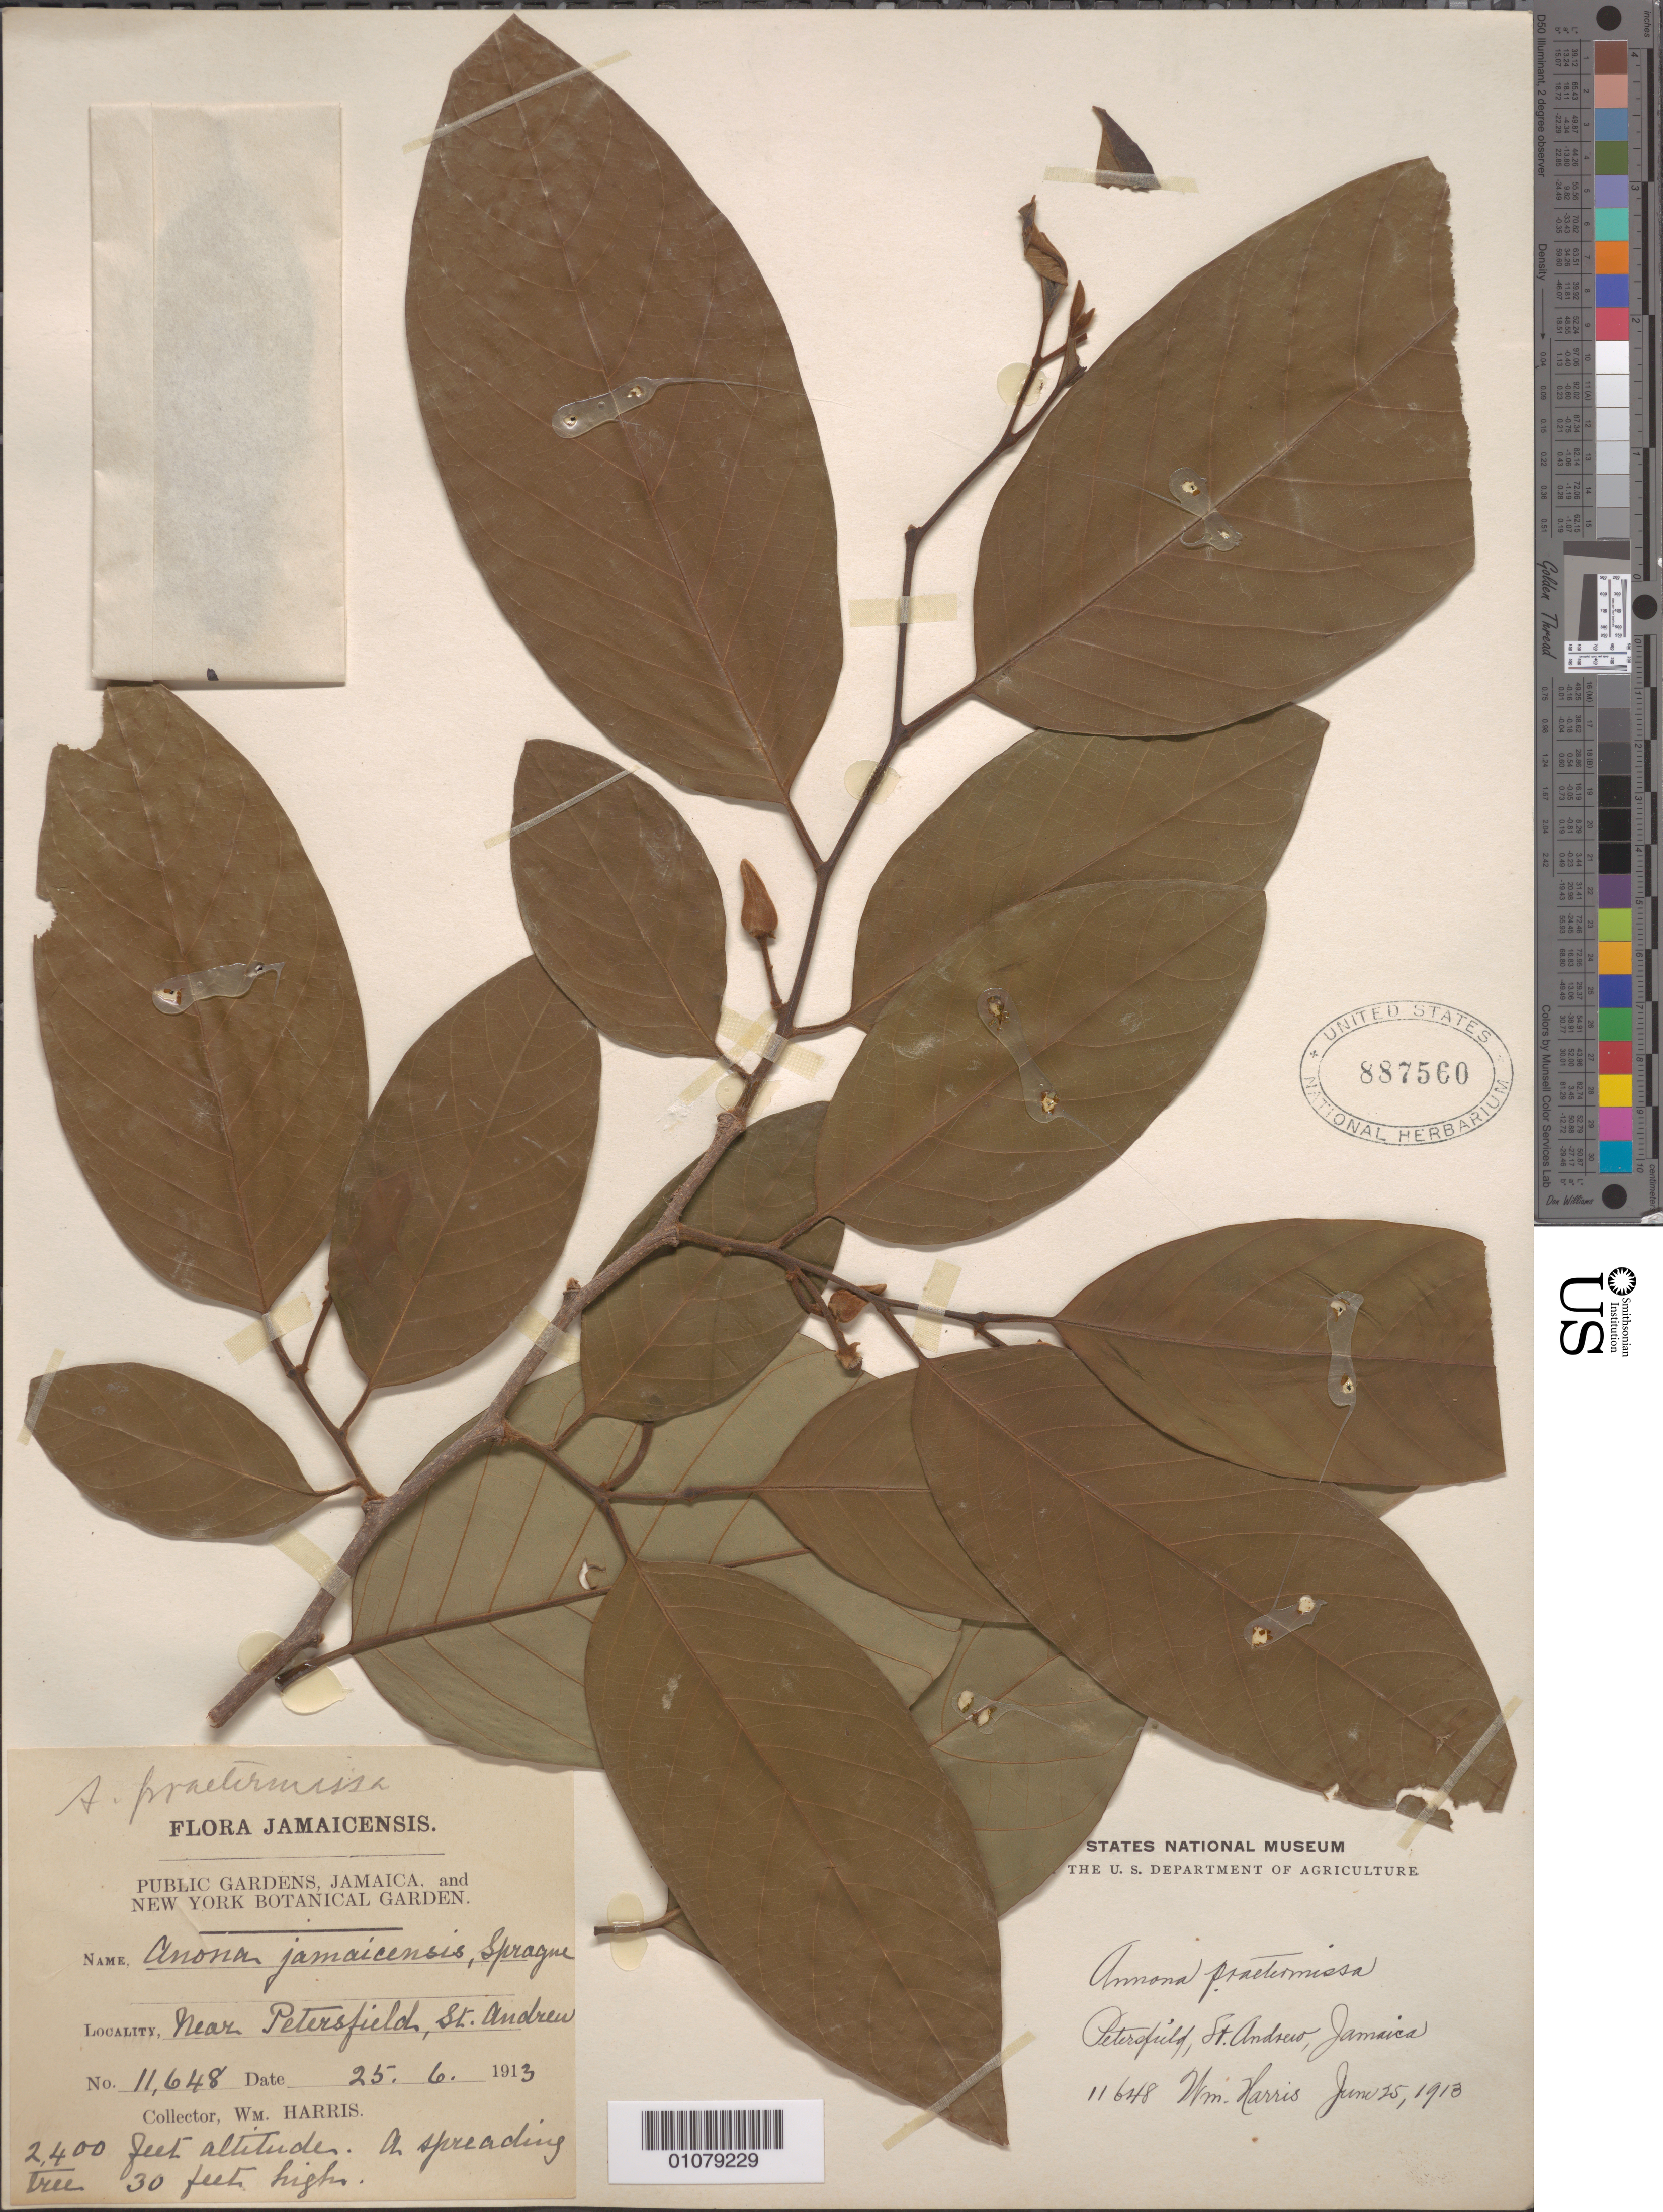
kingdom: Plantae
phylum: Tracheophyta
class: Magnoliopsida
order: Magnoliales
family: Annonaceae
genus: Annona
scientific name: Annona praetermissa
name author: Fawc. & Rendle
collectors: W. Harris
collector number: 11648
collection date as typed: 25 Jun 1913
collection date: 1913-06-25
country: Jamaica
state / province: Saint Andrew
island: Jamaica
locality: Near Petersfield, St Andrew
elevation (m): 732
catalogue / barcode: US 887560